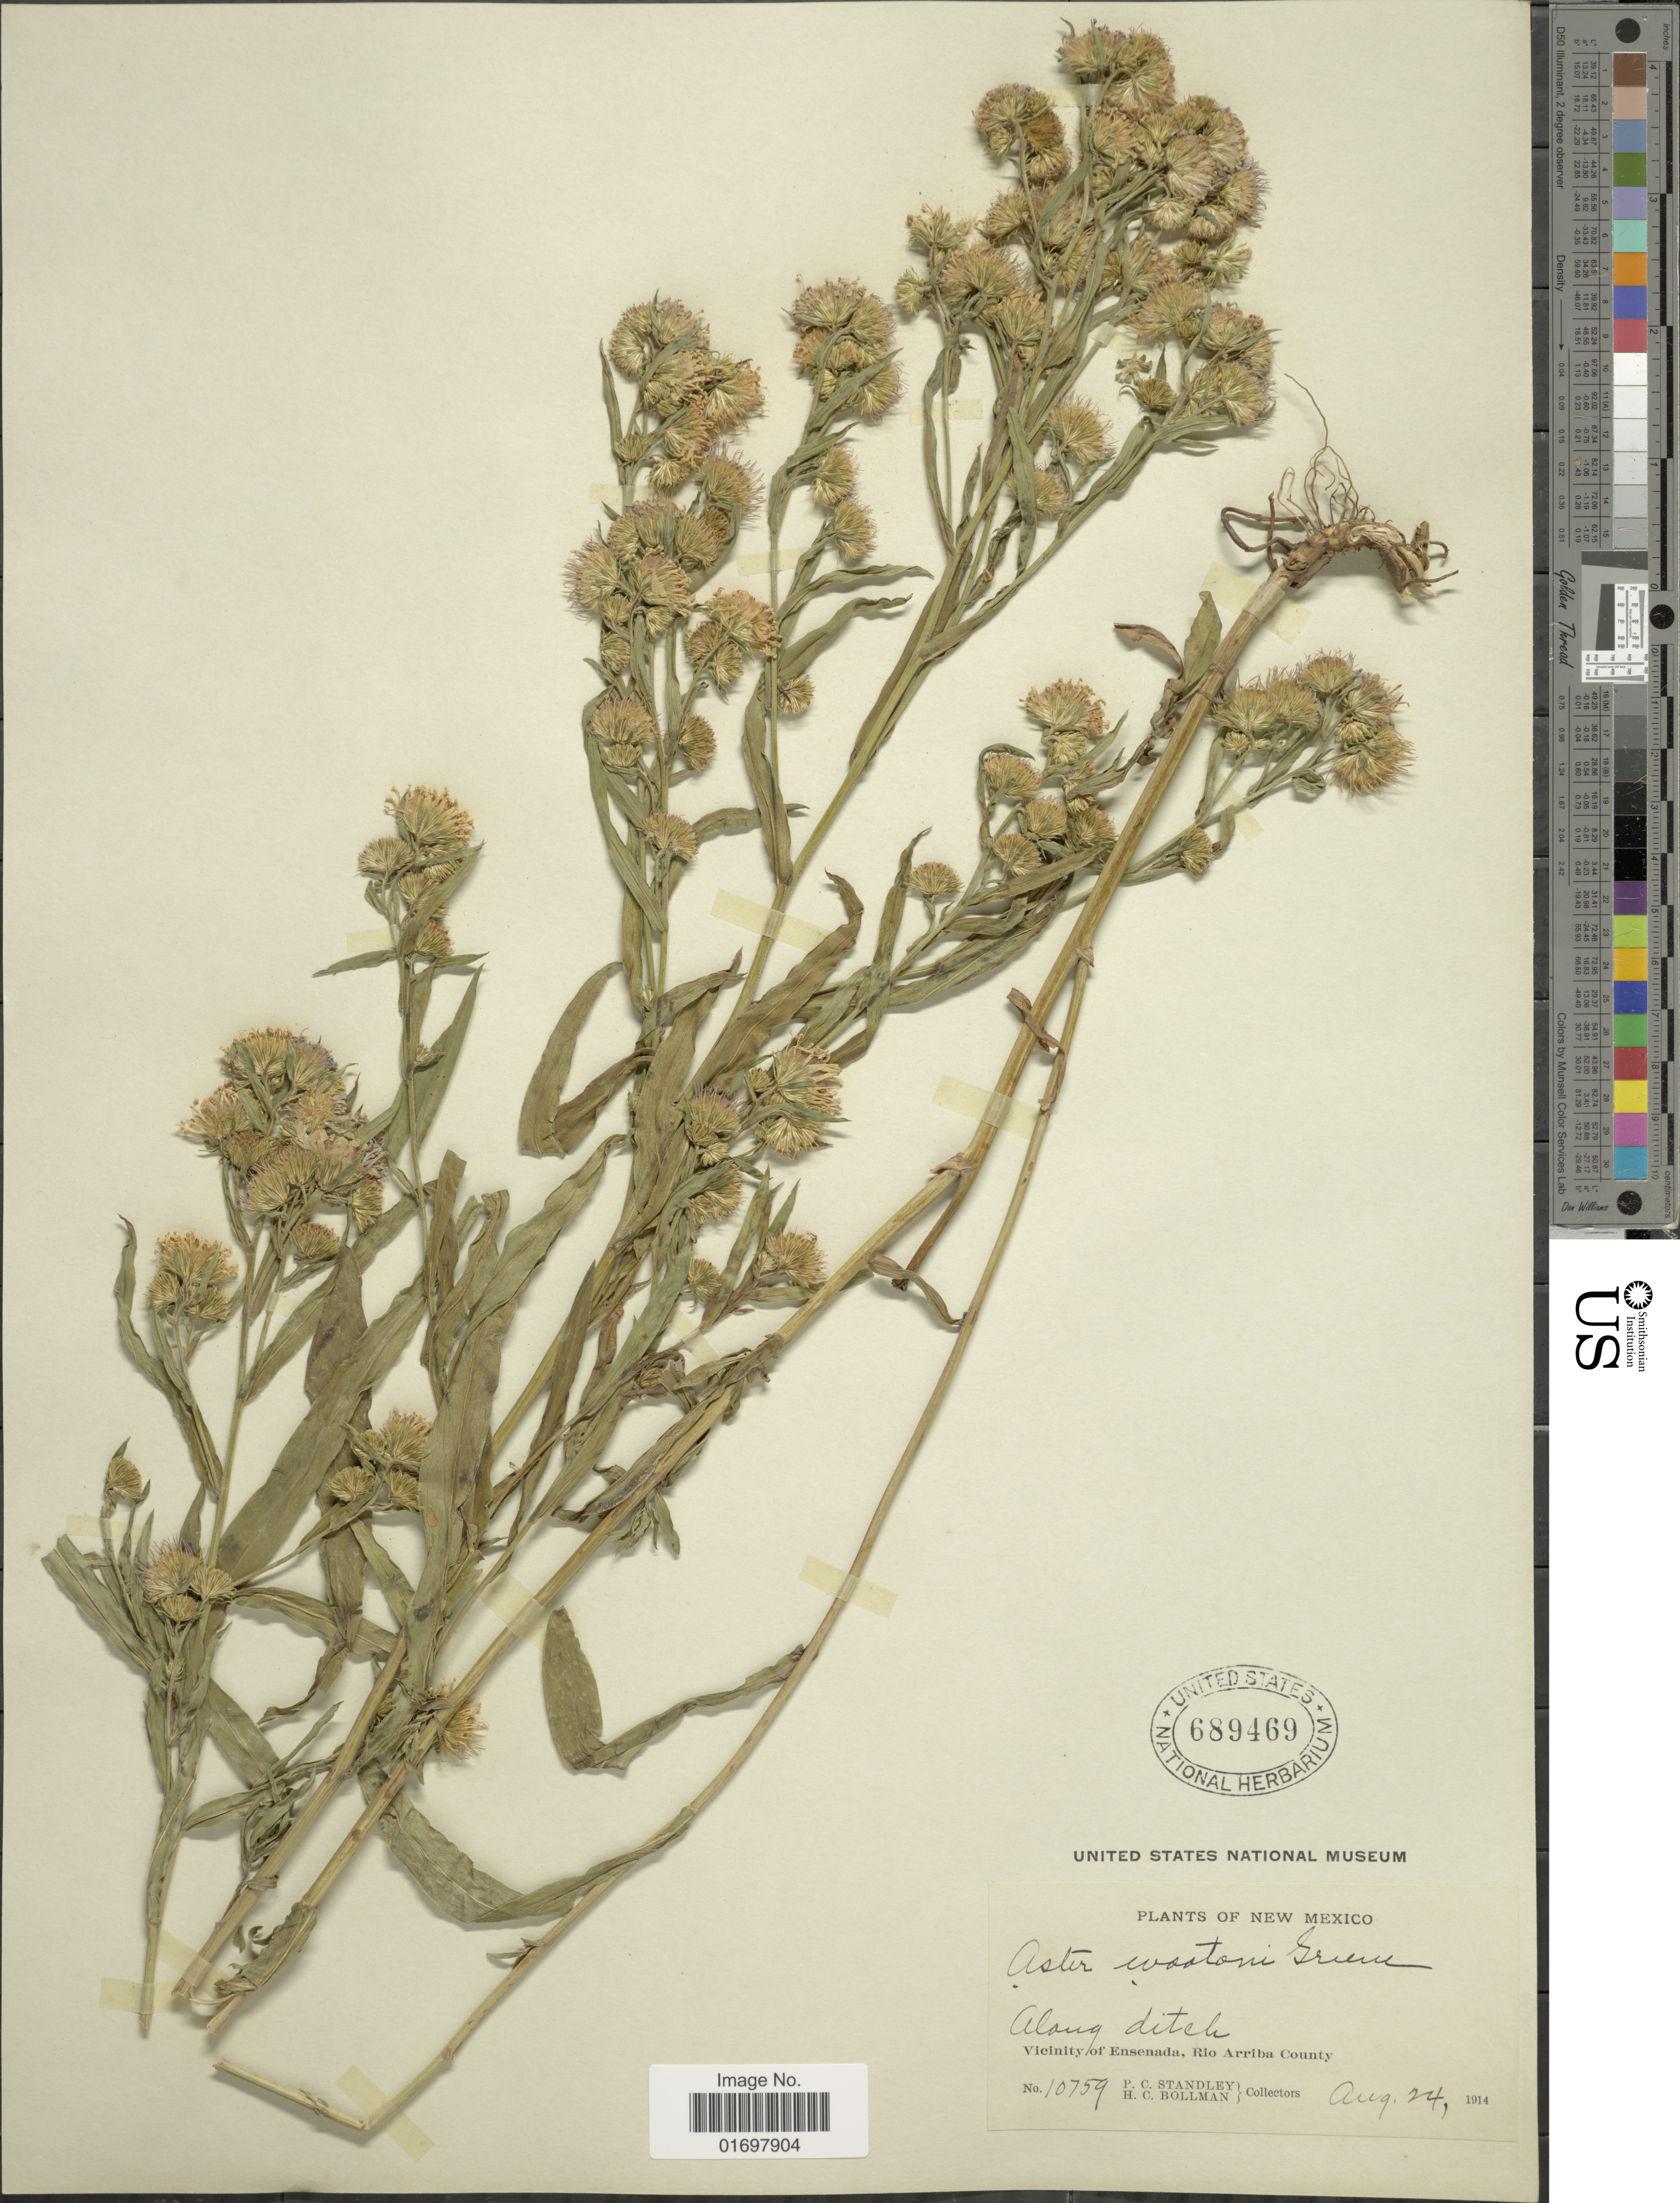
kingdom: Plantae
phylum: Tracheophyta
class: Magnoliopsida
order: Asterales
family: Asteraceae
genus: Symphyotrichum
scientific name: Symphyotrichum lanceolatum var. hesperium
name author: (A. Gray) G.L. Nesom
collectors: P. C. Standley & H. C. Bollman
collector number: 10759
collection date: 1914-08-24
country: United States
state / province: New Mexico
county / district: Rio Arriba Co.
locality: Vicinity of Ensenada.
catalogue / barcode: US 689469